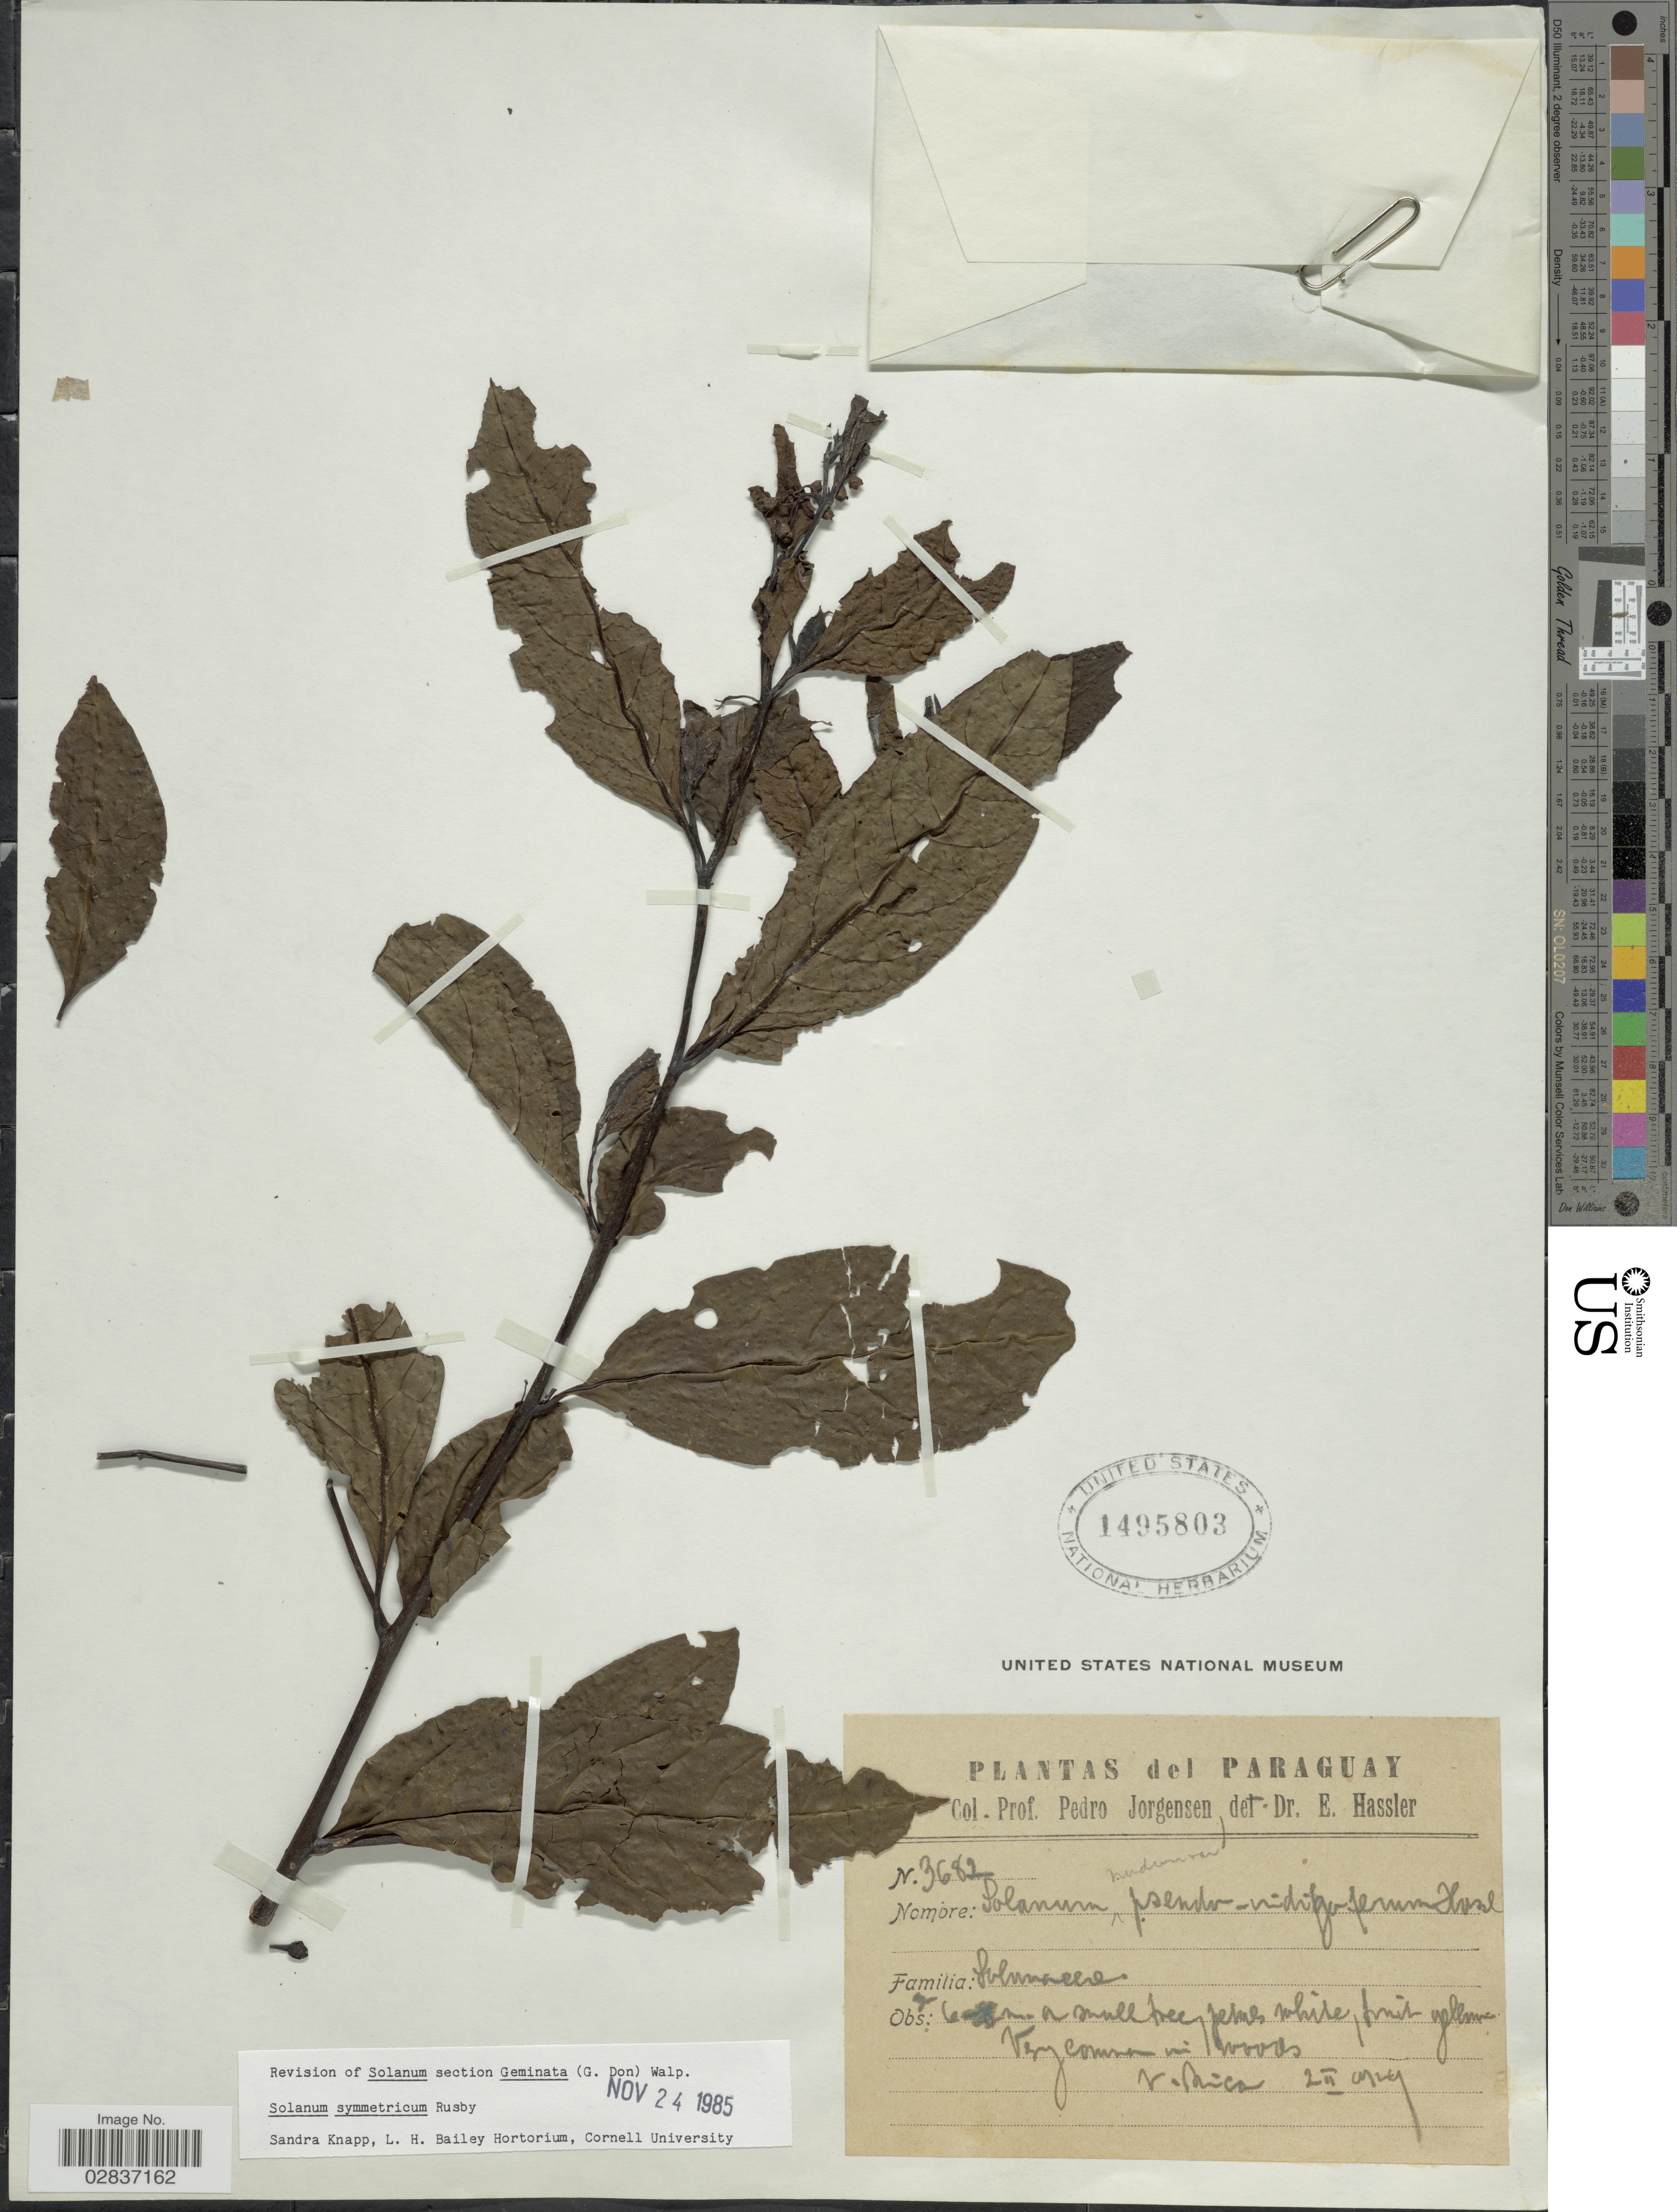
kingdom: Plantae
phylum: Tracheophyta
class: Magnoliopsida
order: Solanales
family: Solanaceae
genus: Solanum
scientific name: Solanum symmetricum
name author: Rusby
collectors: P. Jörgensen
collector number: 3682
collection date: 1929-02-02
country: Paraguay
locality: V. Rica.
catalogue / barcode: US 1495803